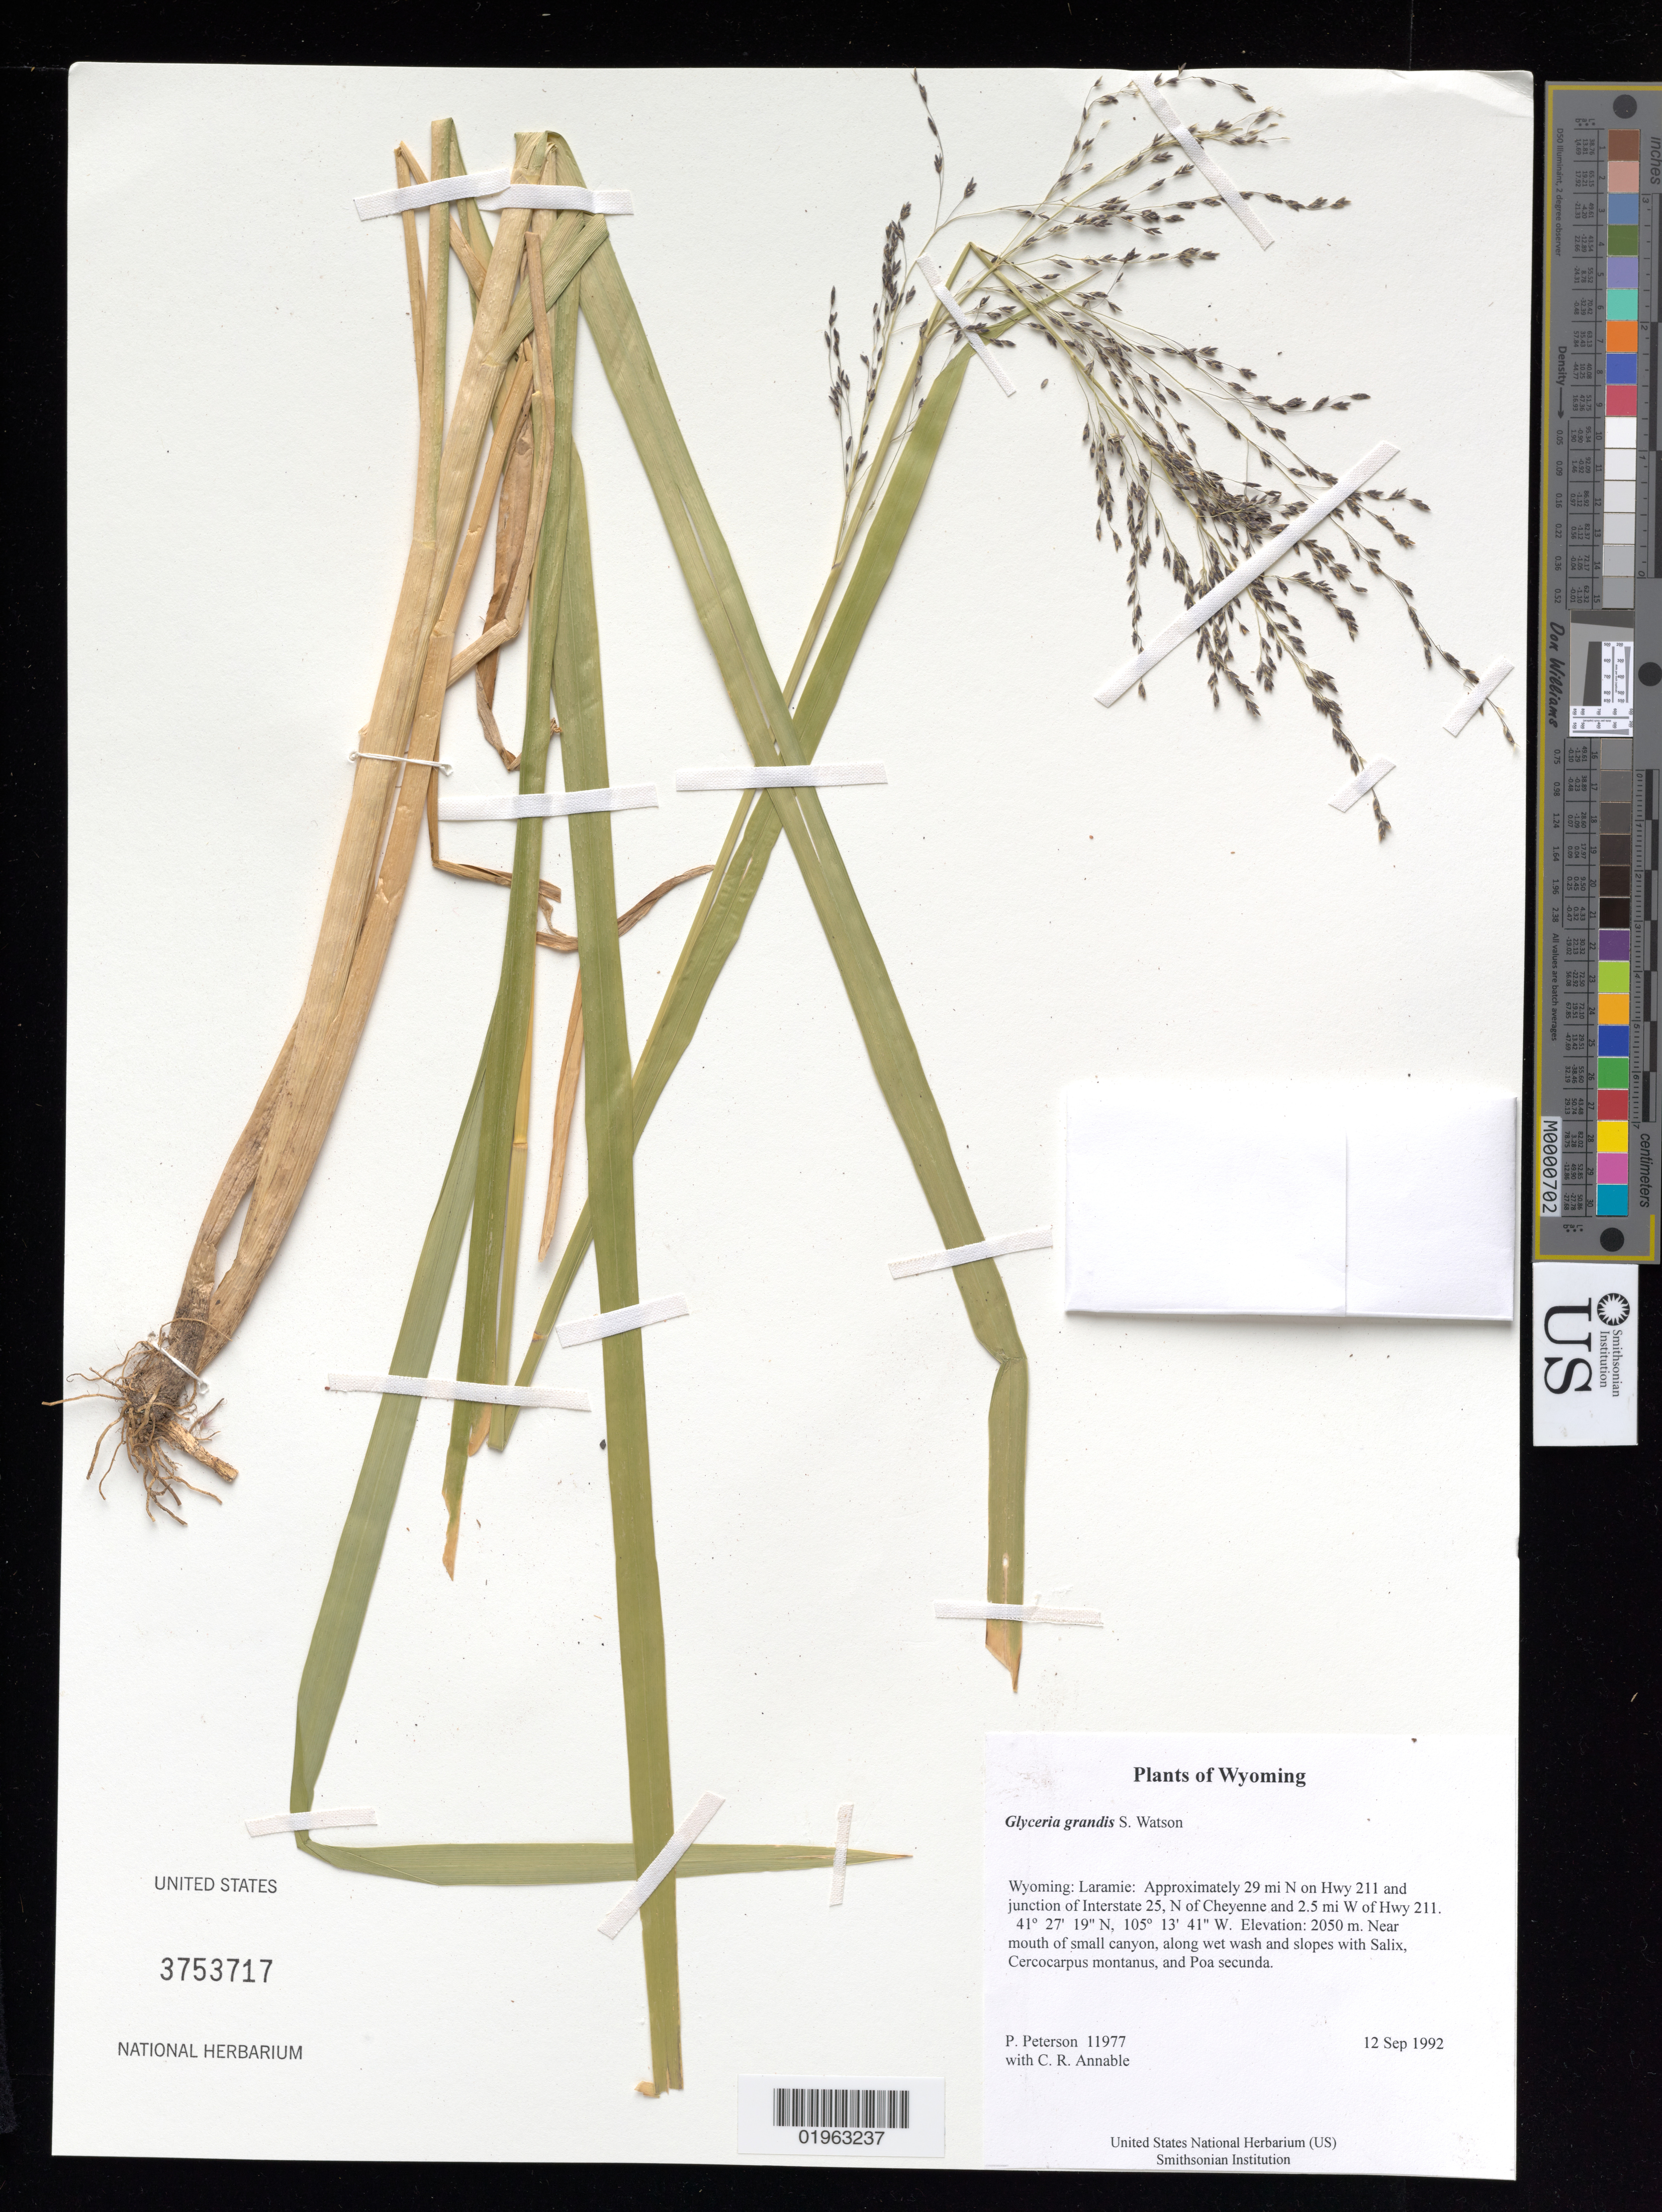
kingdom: Plantae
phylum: Tracheophyta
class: Liliopsida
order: Poales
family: Poaceae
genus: Glyceria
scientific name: Glyceria grandis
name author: S. Watson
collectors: P. M. Peterson & C. R. Annable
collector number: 11977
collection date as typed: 12 Sep 1992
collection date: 1992-09-12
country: United States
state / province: Wyoming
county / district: Laramie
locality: Approximately 29 mi N on Hwy 211 and junction of Interstate 25, N of Cheyenne and 2.5 mi W of Hwy 211.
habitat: Near mouth of small canyon, along wet wash and slopes with Salix, Cercocarpus montanus, and Poa secunda.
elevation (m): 2050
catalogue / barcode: US 3753717